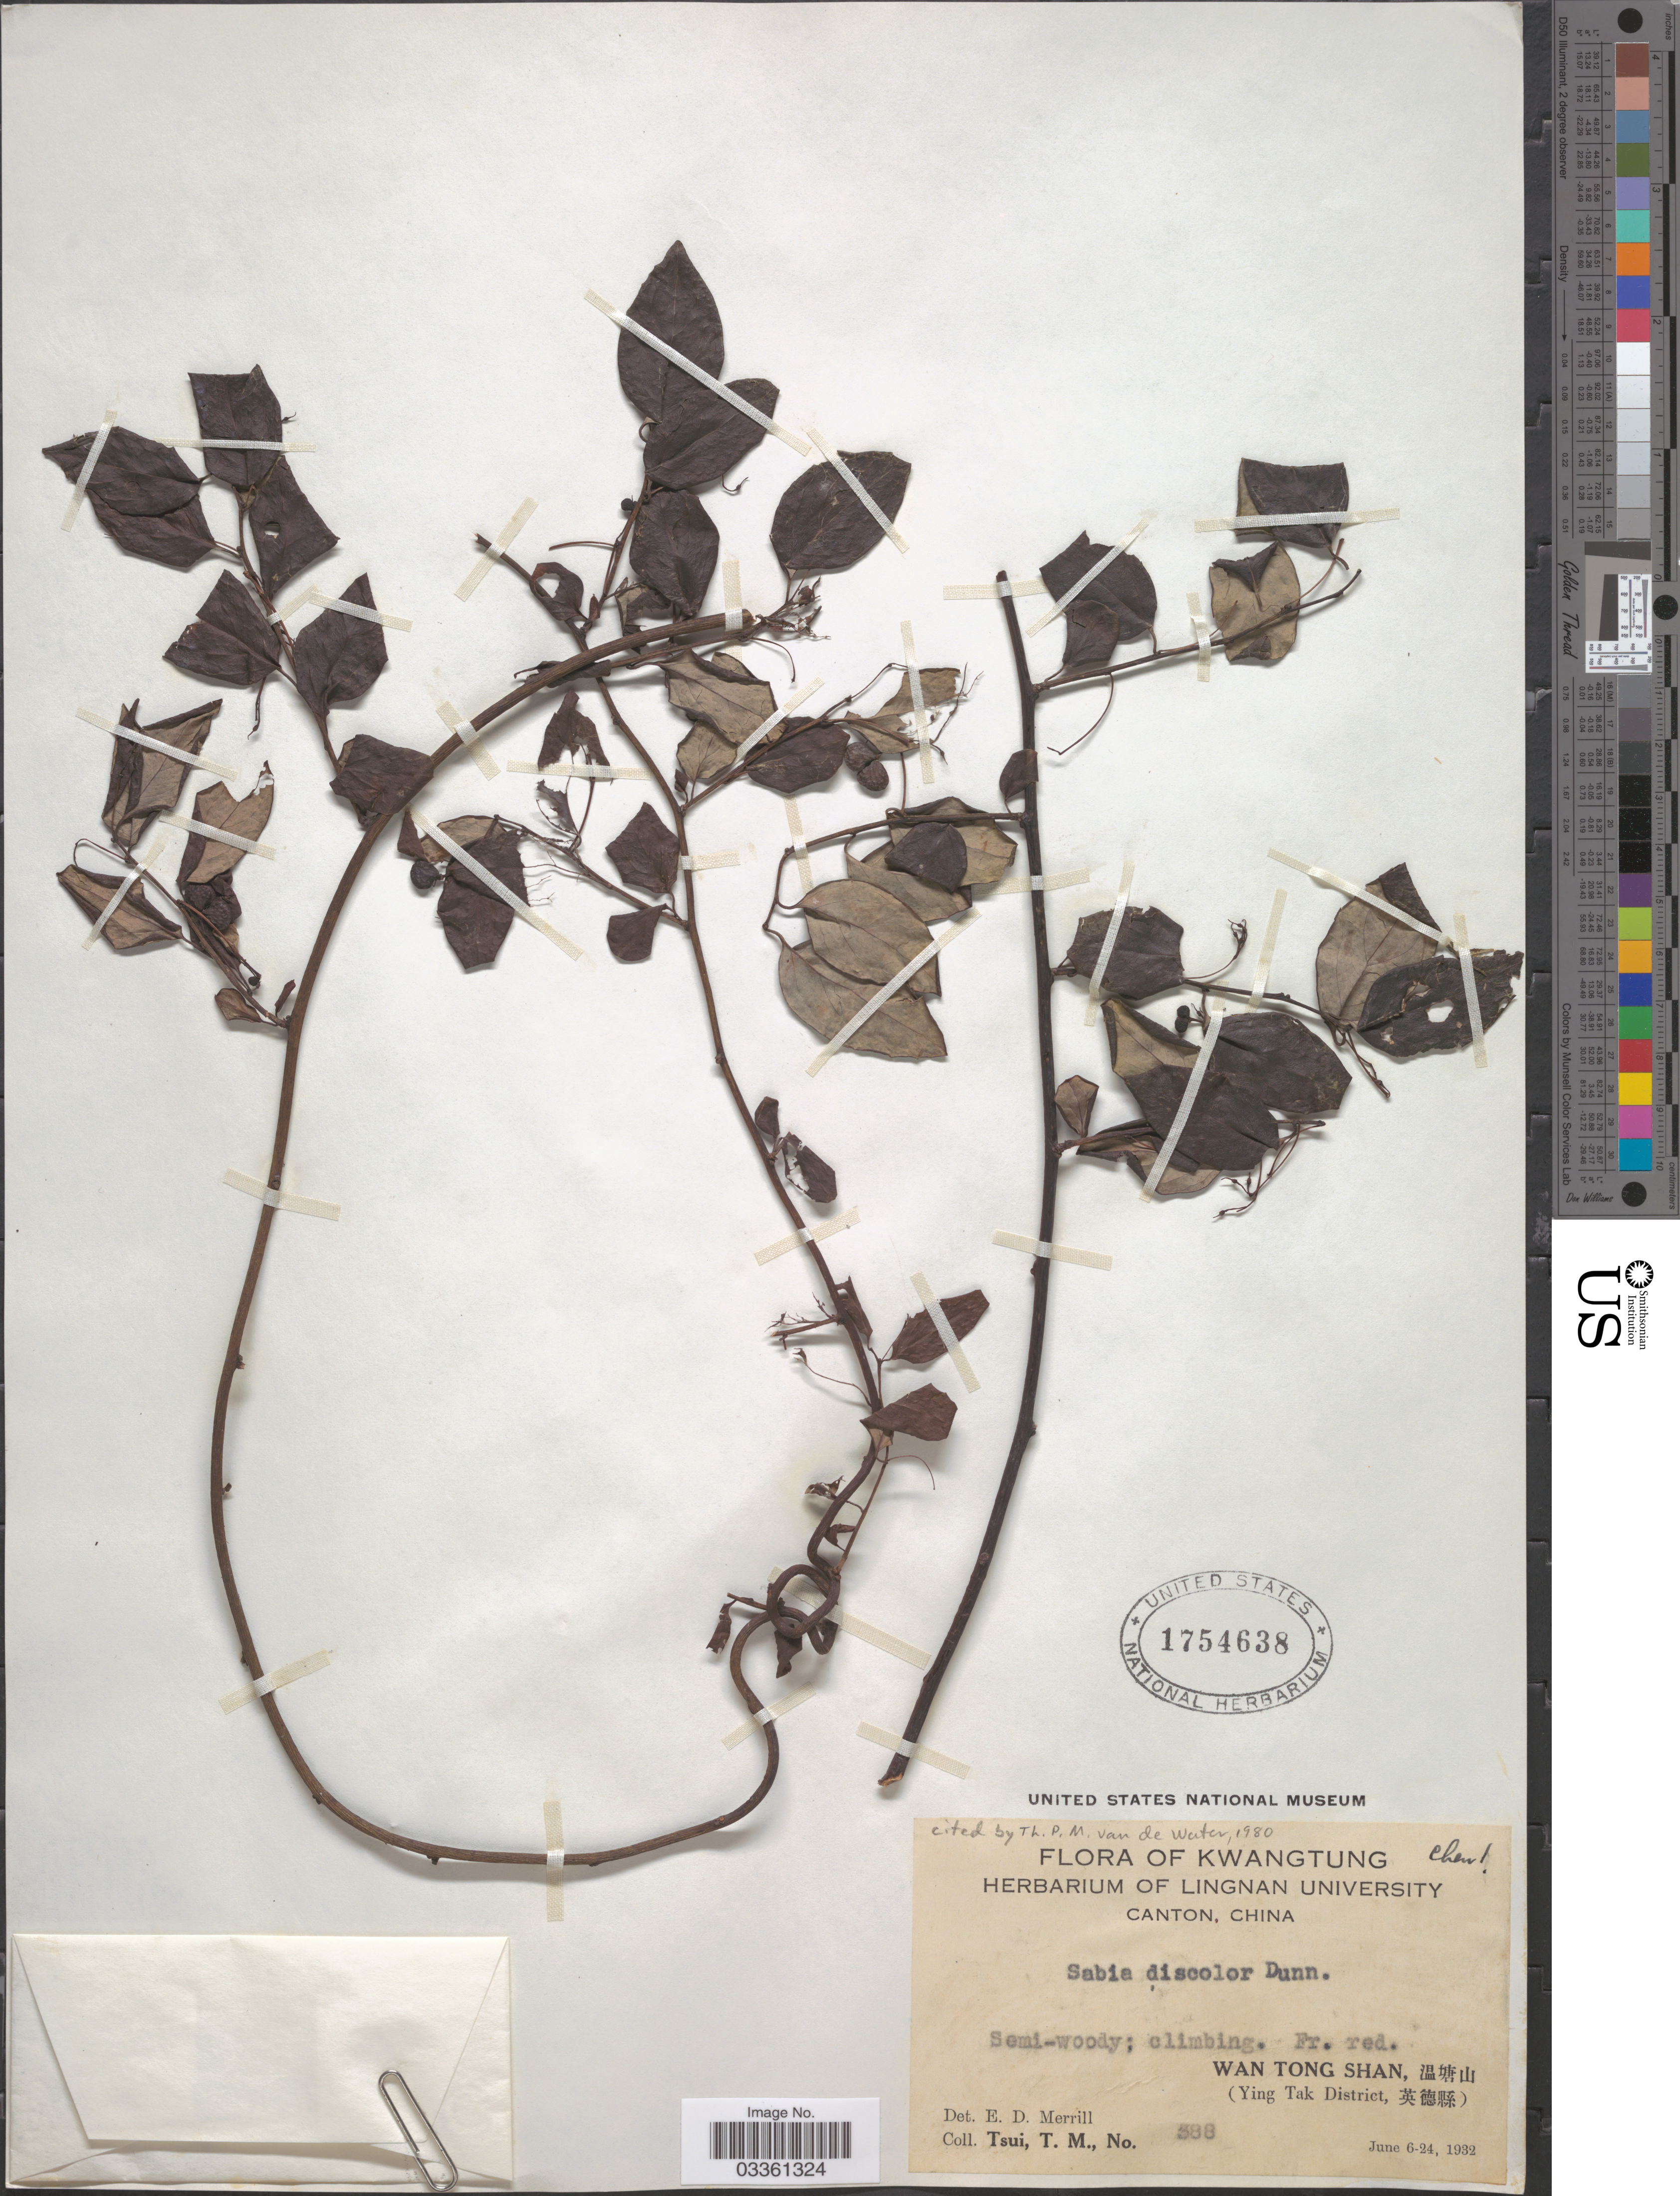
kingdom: Plantae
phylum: Tracheophyta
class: Magnoliopsida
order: Proteales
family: Sabiaceae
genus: Sabia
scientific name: Sabia discolor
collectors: T. Tsui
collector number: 388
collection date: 1932-06-06/1932-06-24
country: China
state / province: Guangdong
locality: Kwangtung. Wan Tong Shan, X. (Ying Tak District, X).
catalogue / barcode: US 1754638